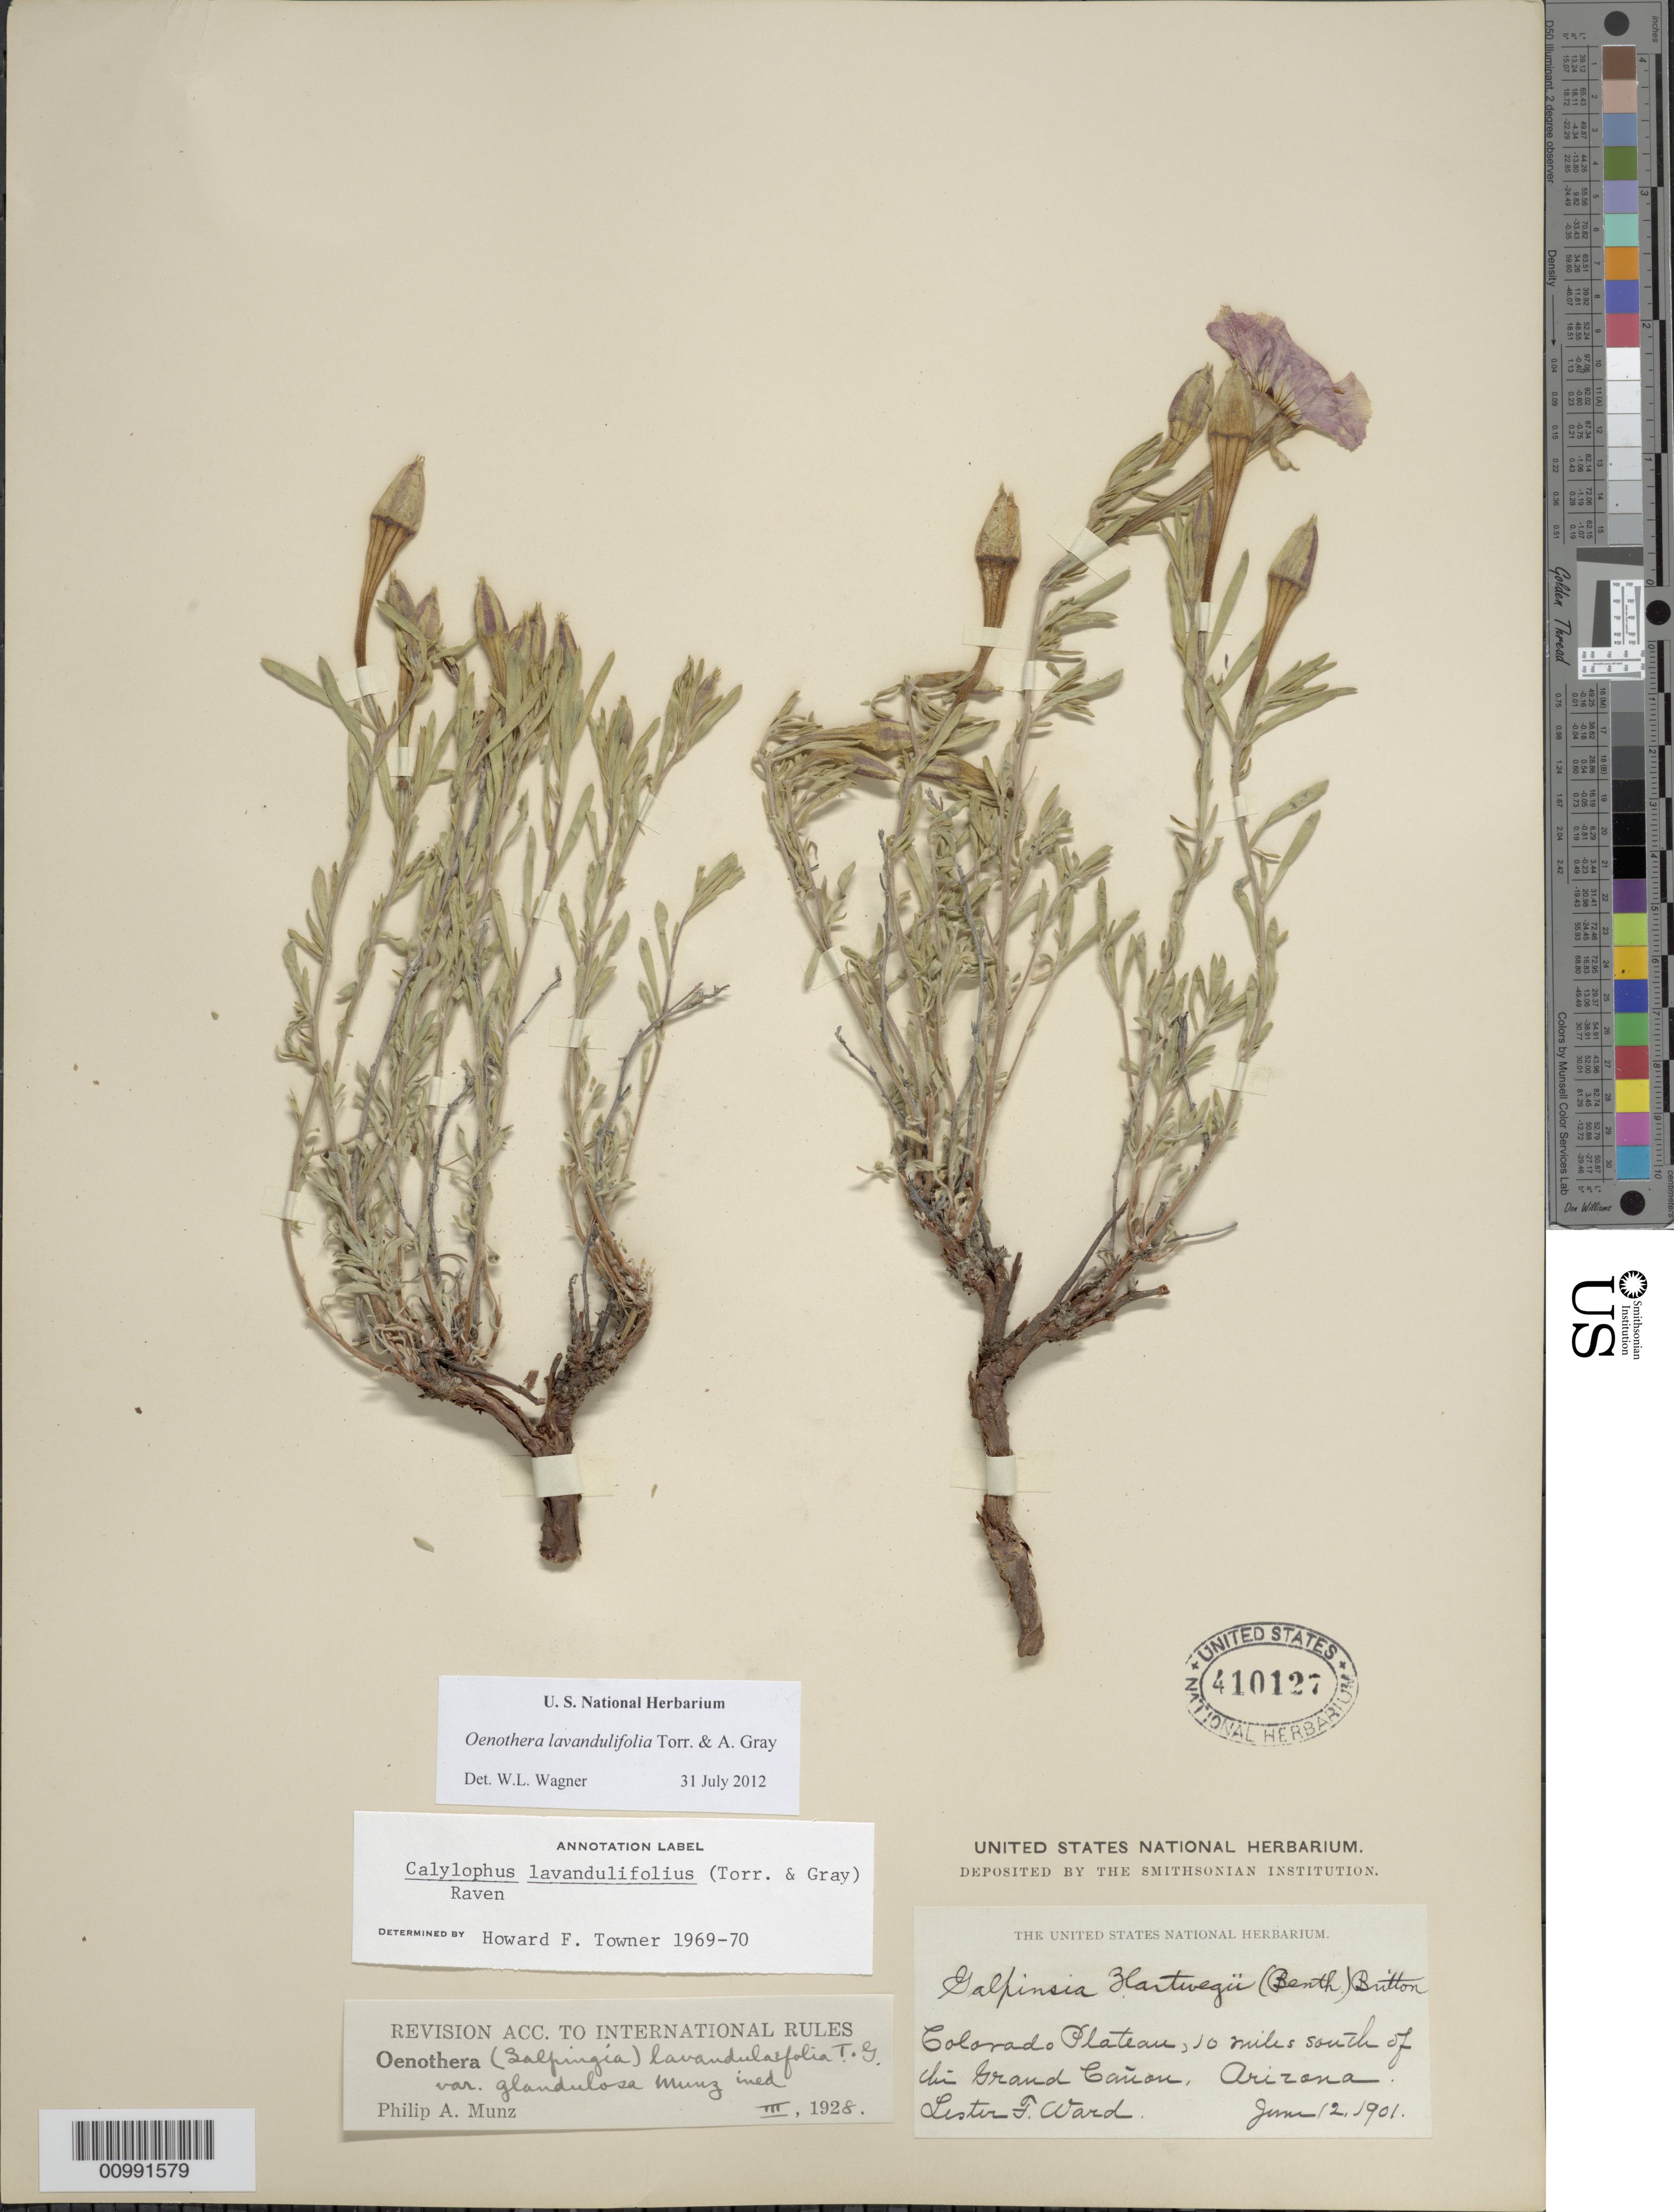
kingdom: Plantae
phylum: Tracheophyta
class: Magnoliopsida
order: Myrtales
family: Onagraceae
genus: Oenothera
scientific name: Oenothera lavandulifolia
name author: Torr. & A. Gray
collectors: L. F. Ward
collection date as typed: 12 Jun 1901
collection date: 1901-06-12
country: United States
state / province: Arizona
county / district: Coconino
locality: Colorado Plateau, 10 miles south of the Grand Canyon.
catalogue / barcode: US 410127